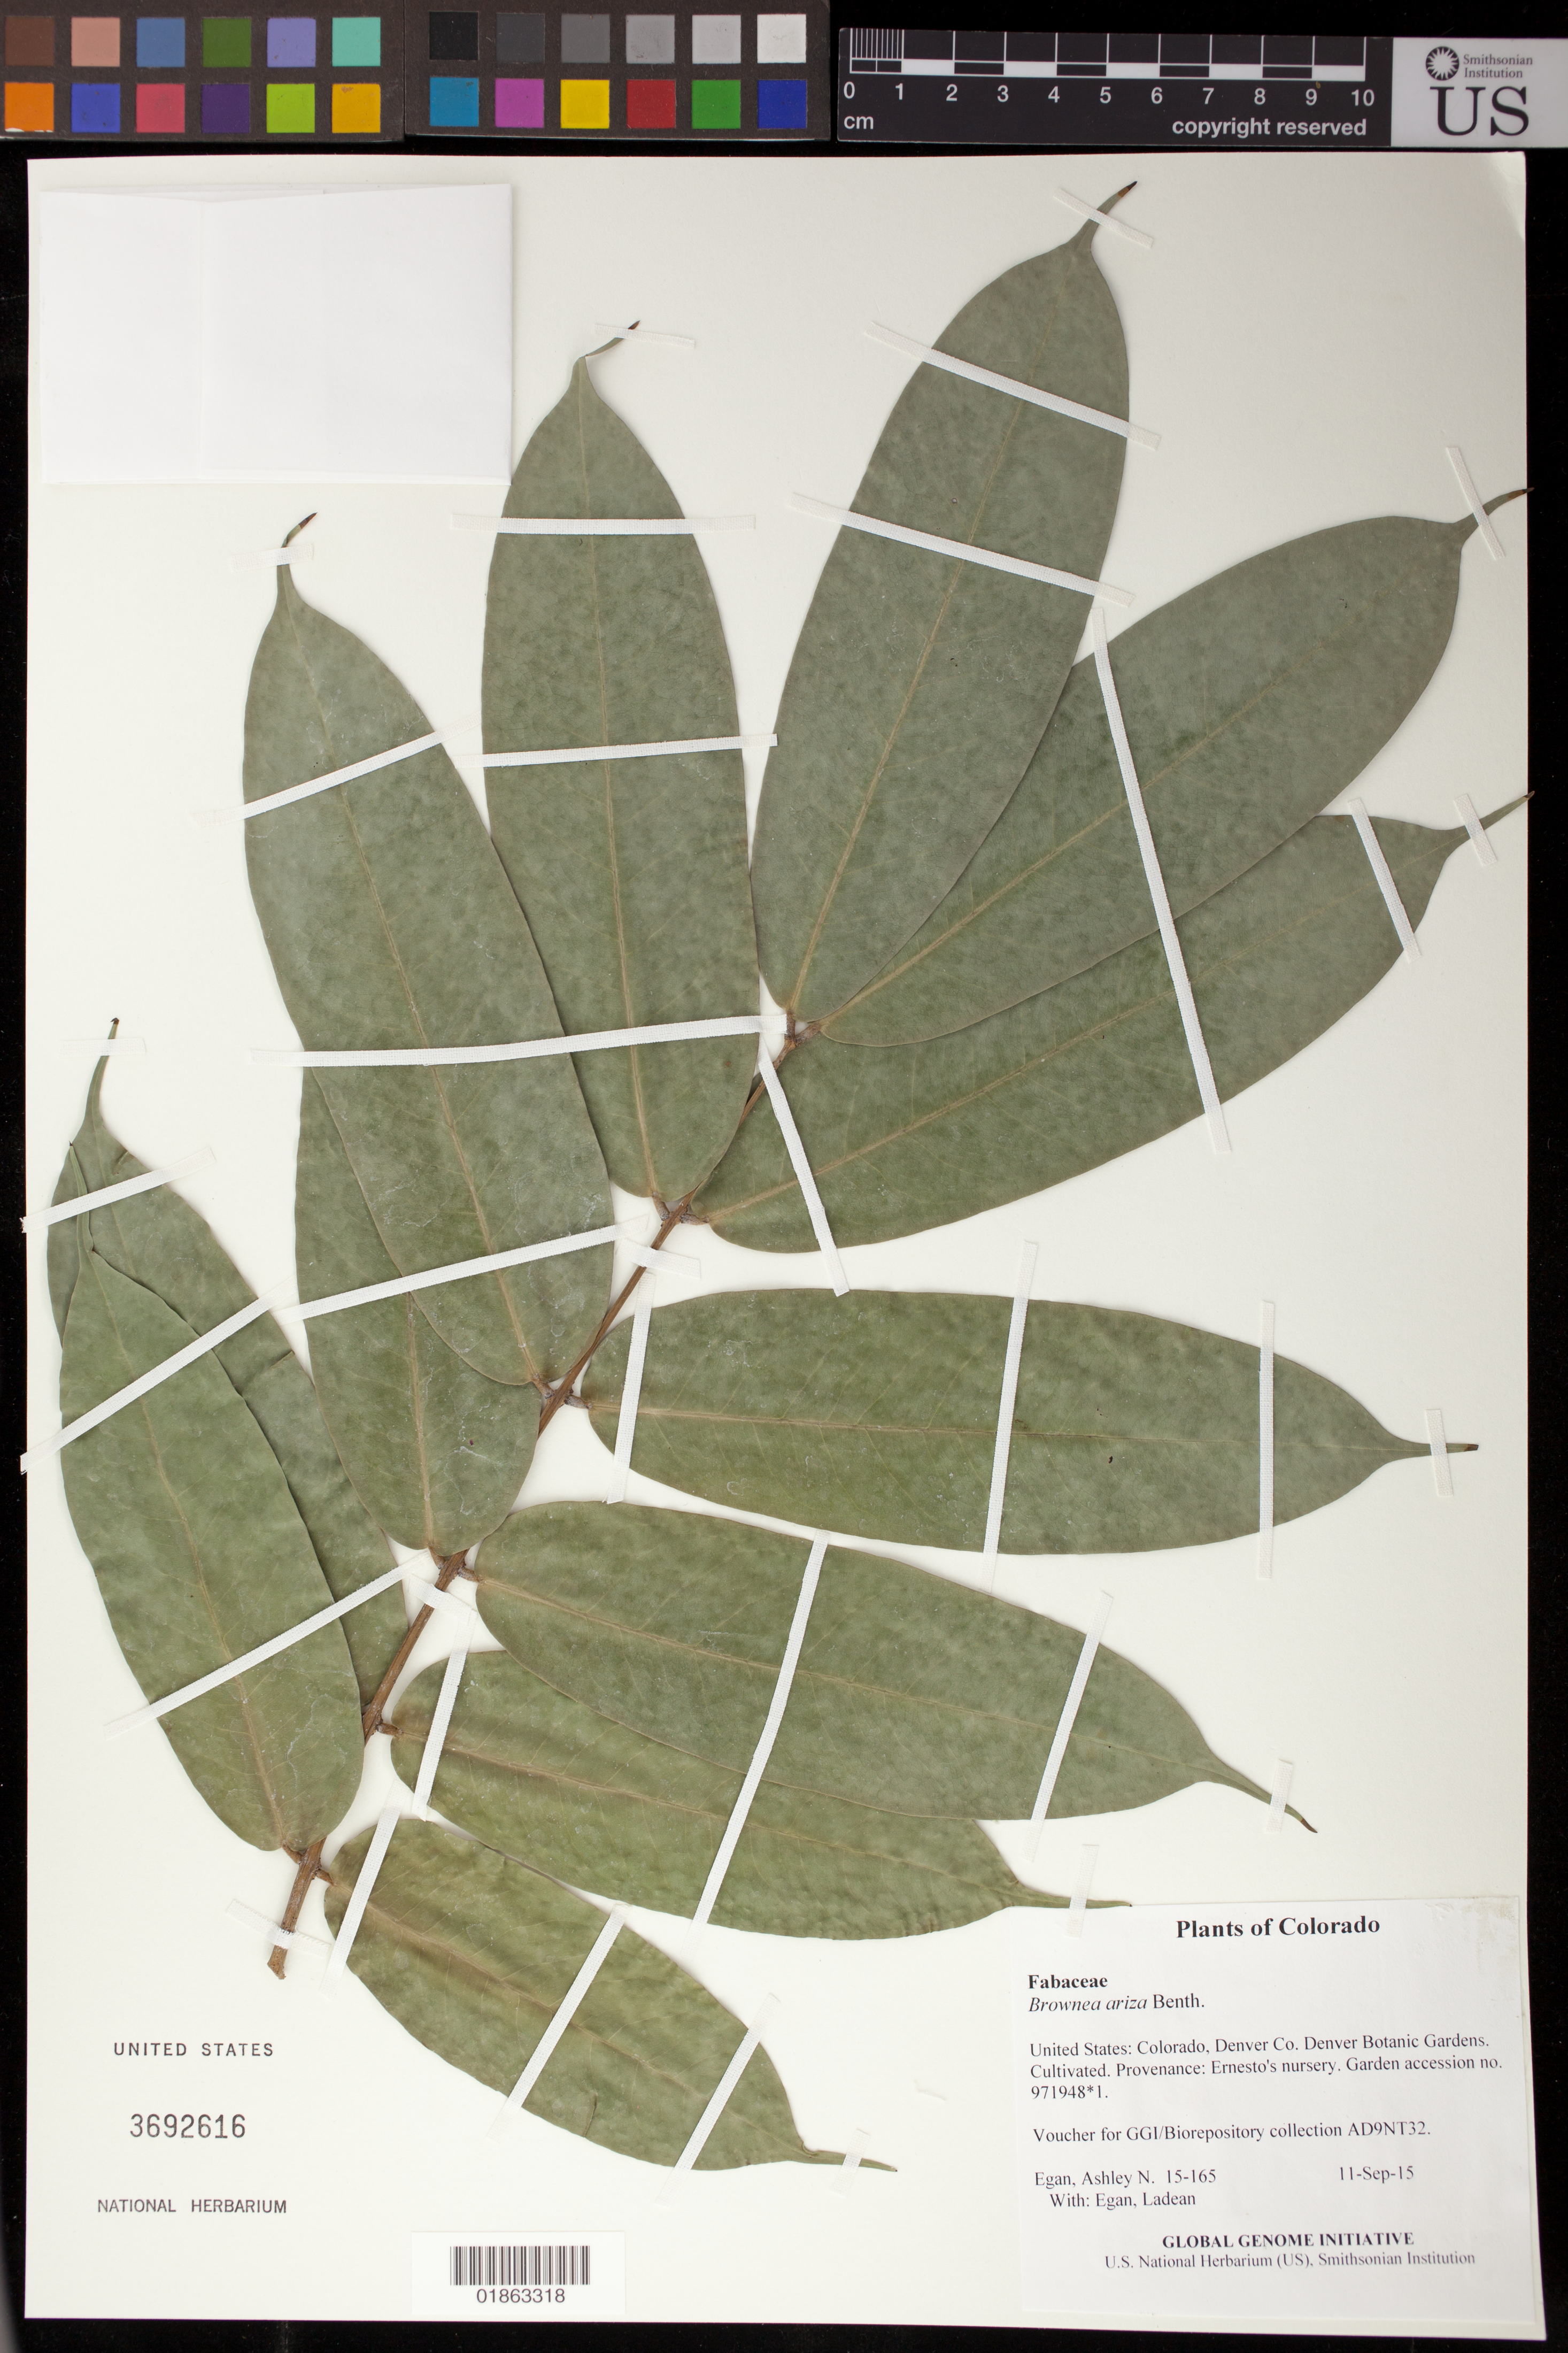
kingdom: Plantae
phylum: Tracheophyta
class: Magnoliopsida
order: Fabales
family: Fabaceae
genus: Brownea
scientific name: Brownea ariza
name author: Benth.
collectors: A. N. Egan & L. Egan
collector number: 15-165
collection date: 2015-09-11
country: United States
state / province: Colorado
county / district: Denver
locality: Denver Botanic Gardens. Cultivated. Provenance: Ernesto's nursery. Garden accession no. 971948.1.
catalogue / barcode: US 3692616